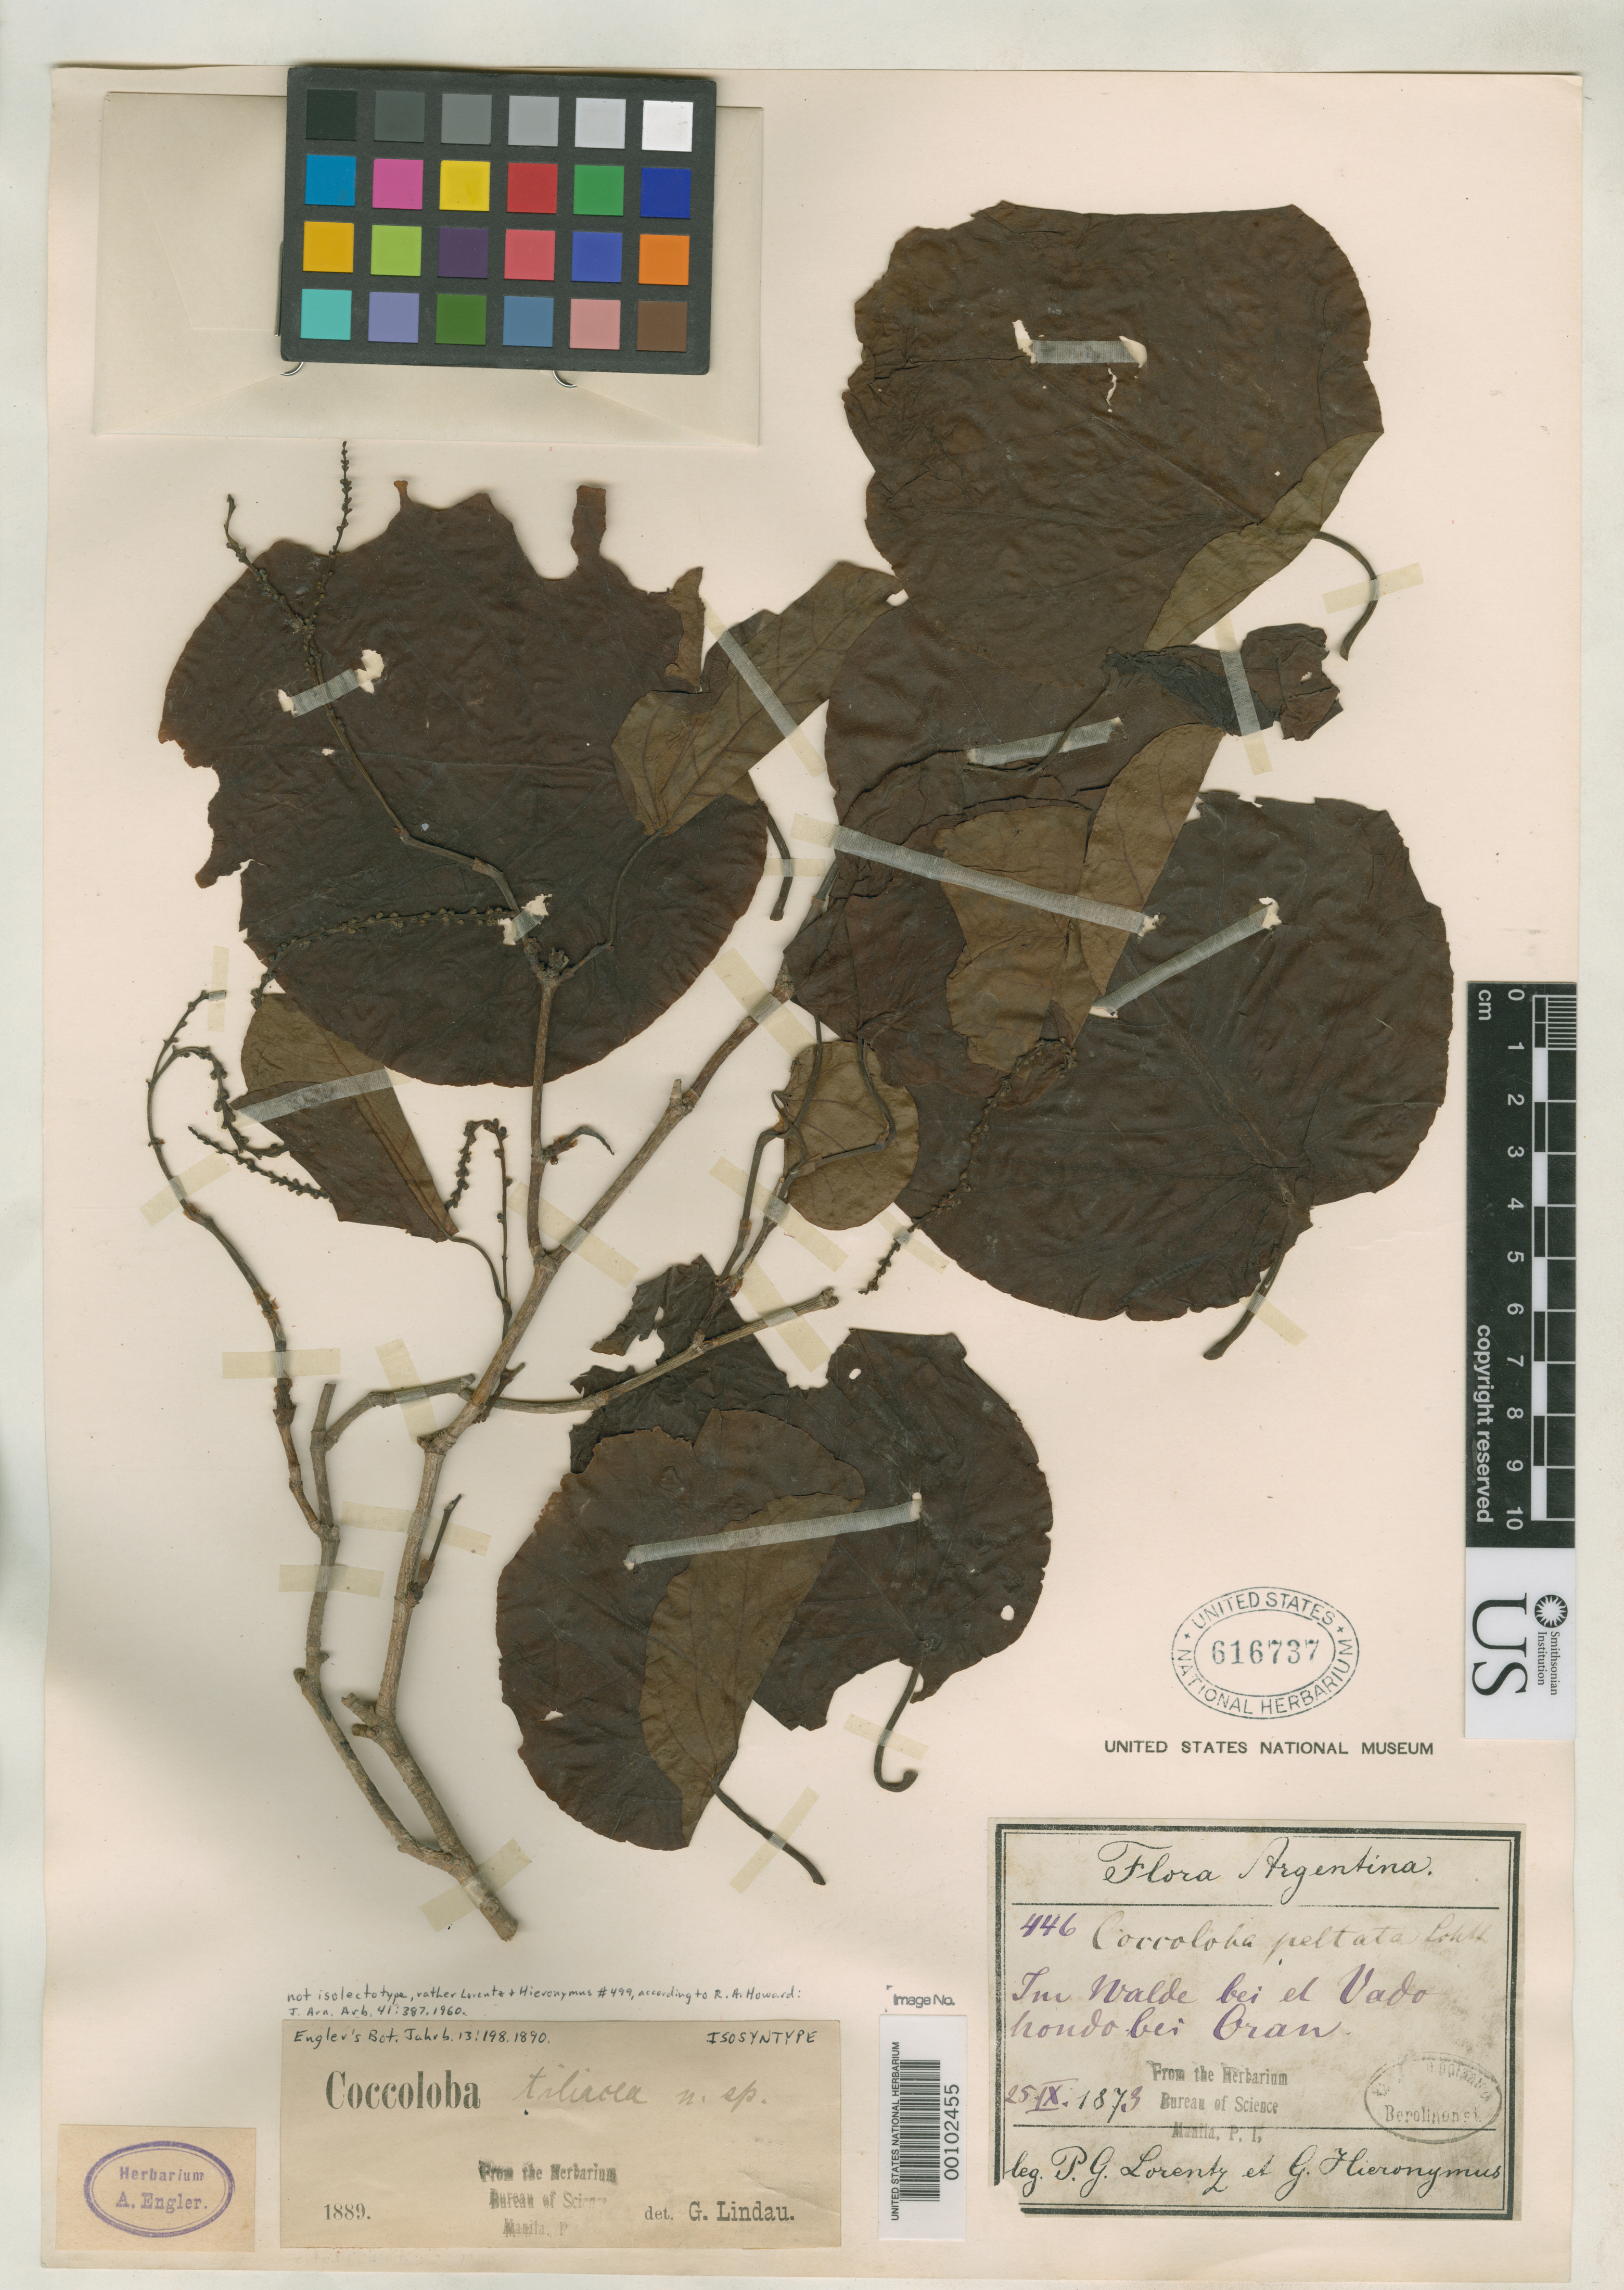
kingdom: Plantae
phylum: Tracheophyta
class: Magnoliopsida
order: Caryophyllales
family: Polygonaceae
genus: Coccoloba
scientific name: Coccoloba tiliacea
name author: Lindau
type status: Isosyntype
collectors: P. G. Lorentz & G. H. Hieronymus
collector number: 446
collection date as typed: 25 Sep 1873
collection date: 1873-09-25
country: Argentina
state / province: Salta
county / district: Orán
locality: Ad Badohonda near Oran.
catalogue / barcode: US 616737